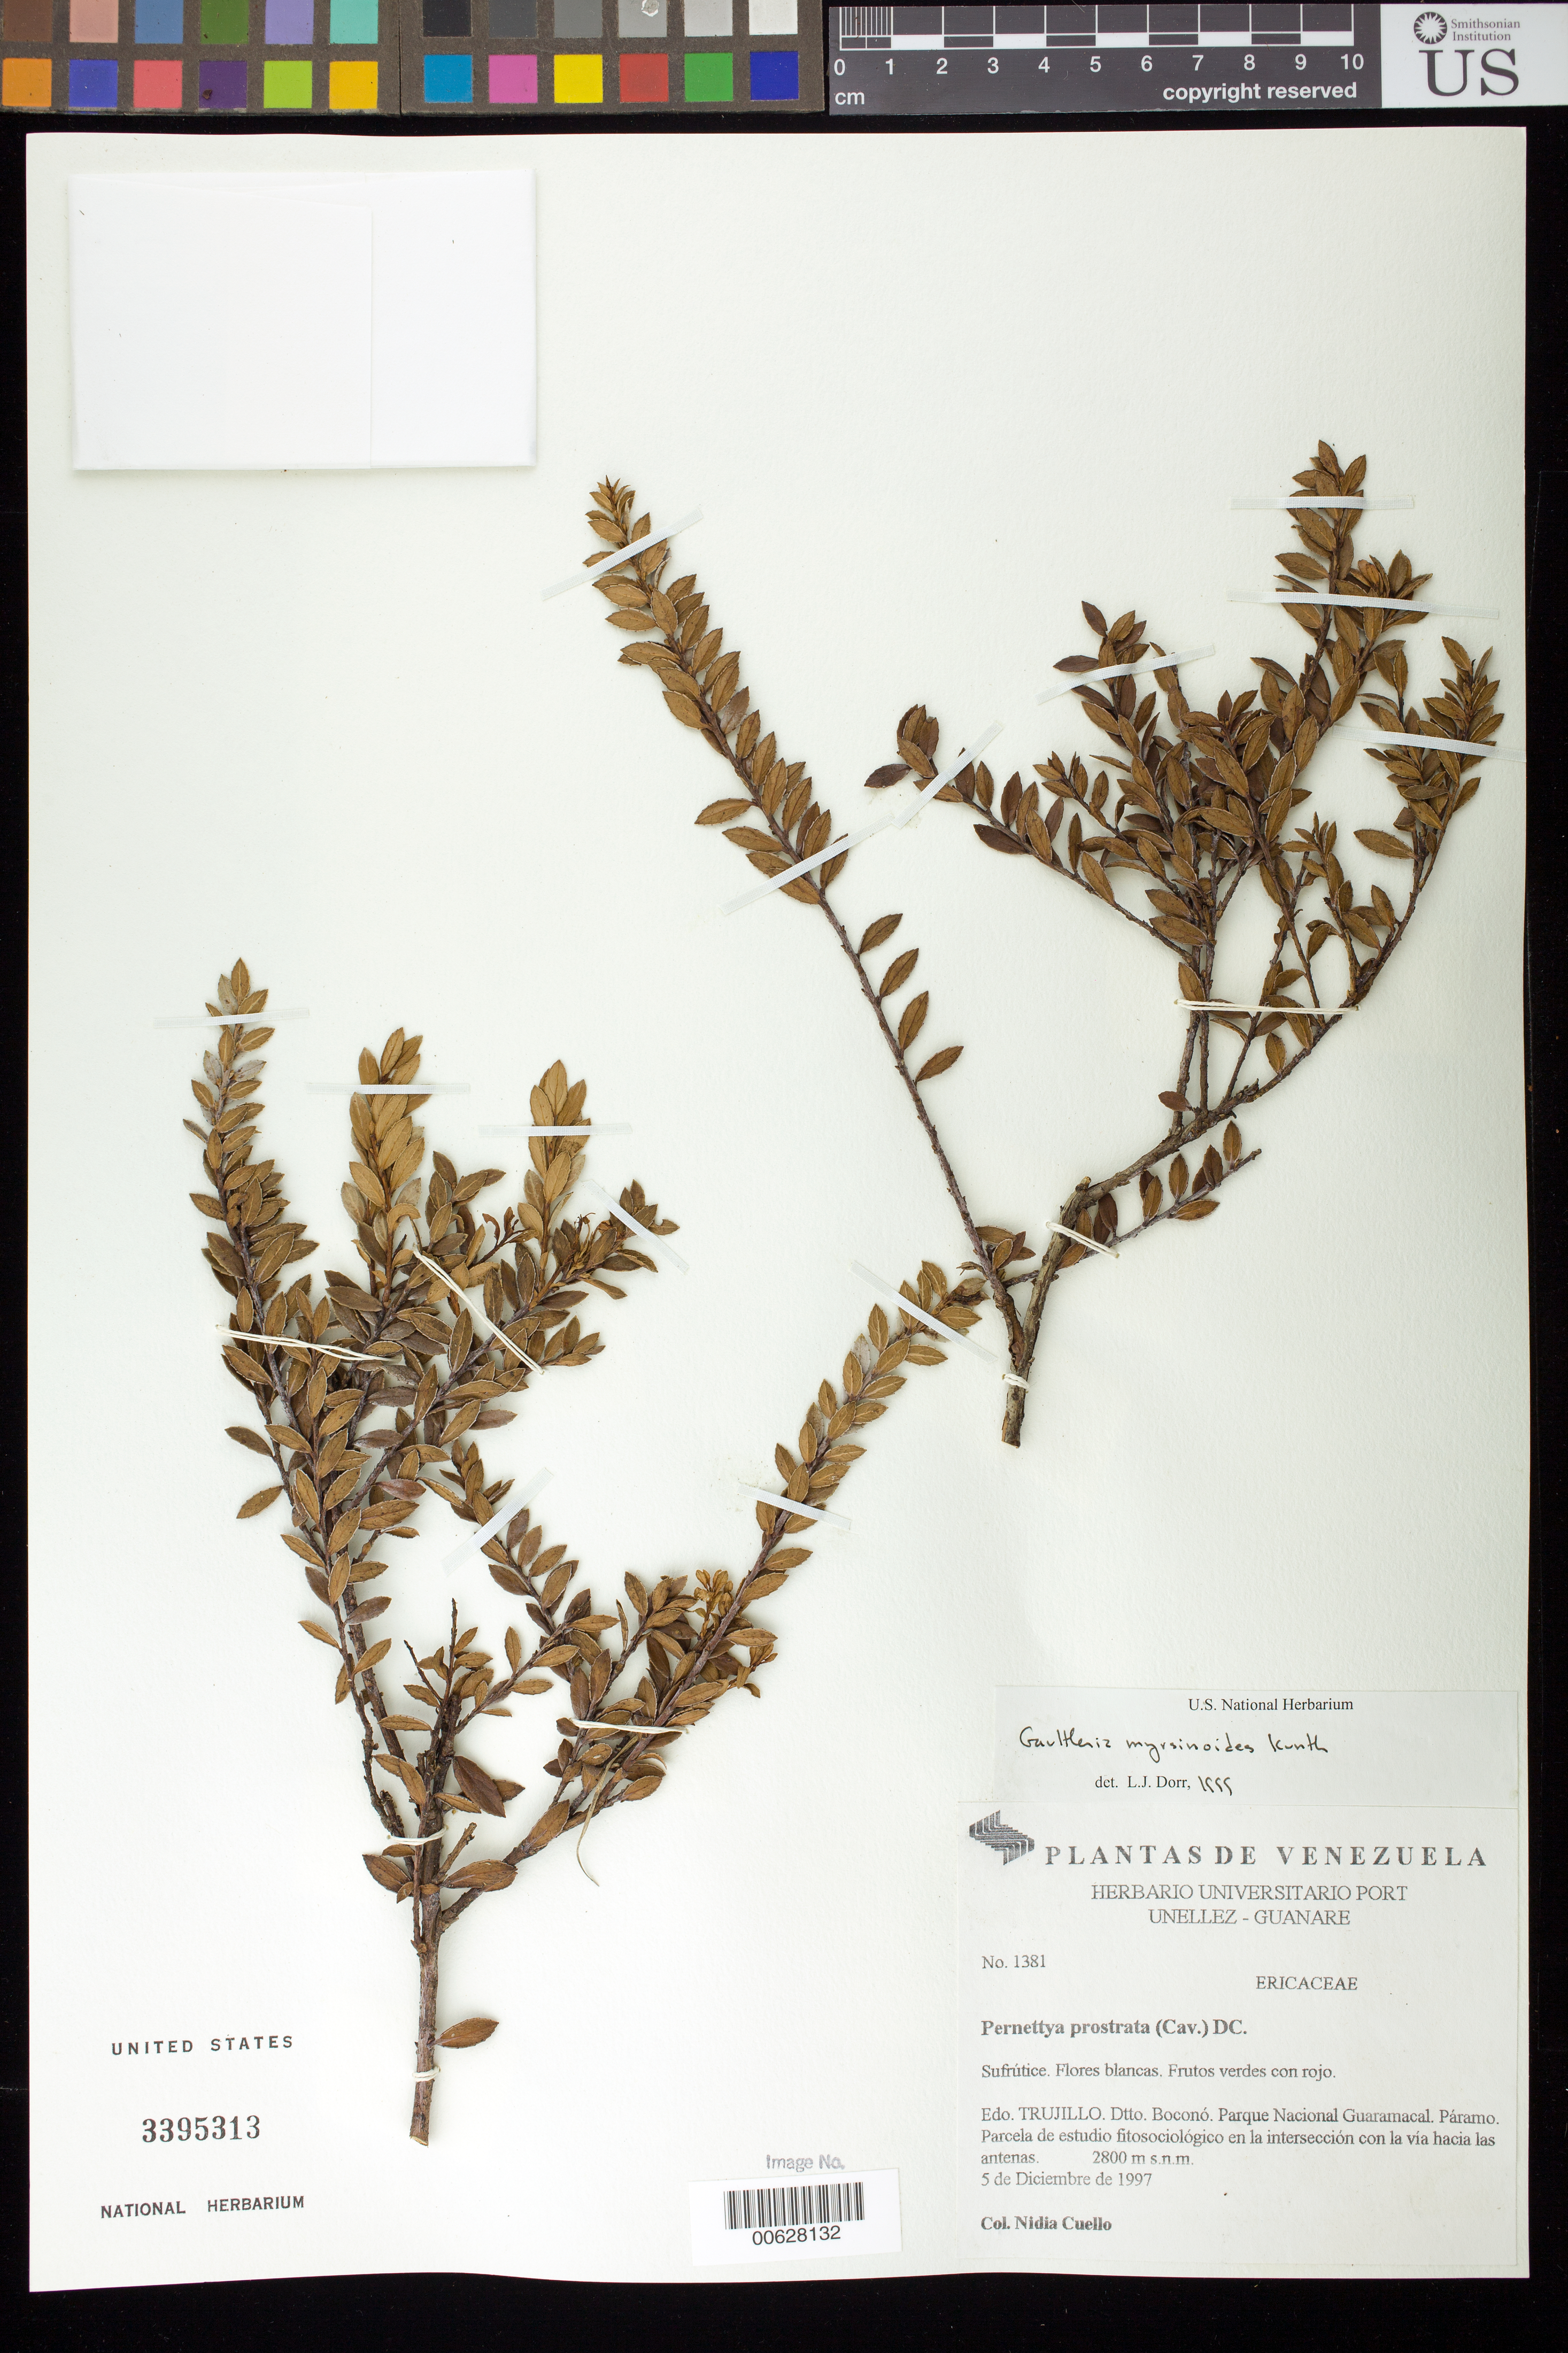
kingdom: Plantae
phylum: Tracheophyta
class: Magnoliopsida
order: Ericales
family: Ericaceae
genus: Gaultheria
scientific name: Gaultheria myrsinoides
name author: Kunth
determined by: Dorr, L. J., (BOT), Smithsonian Institution - National Museum of Natural History (UNITED STATES)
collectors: N. L. Cuello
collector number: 1381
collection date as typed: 05 Dec 1997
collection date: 1997-12-05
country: Venezuela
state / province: Trujillo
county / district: Boconó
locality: Parque Nacional Guaramacal. Parcela estudio fitosociológica en la intersección con la via hacia las antenas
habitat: Páramo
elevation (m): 2800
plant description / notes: PORT, US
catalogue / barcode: US 3395313